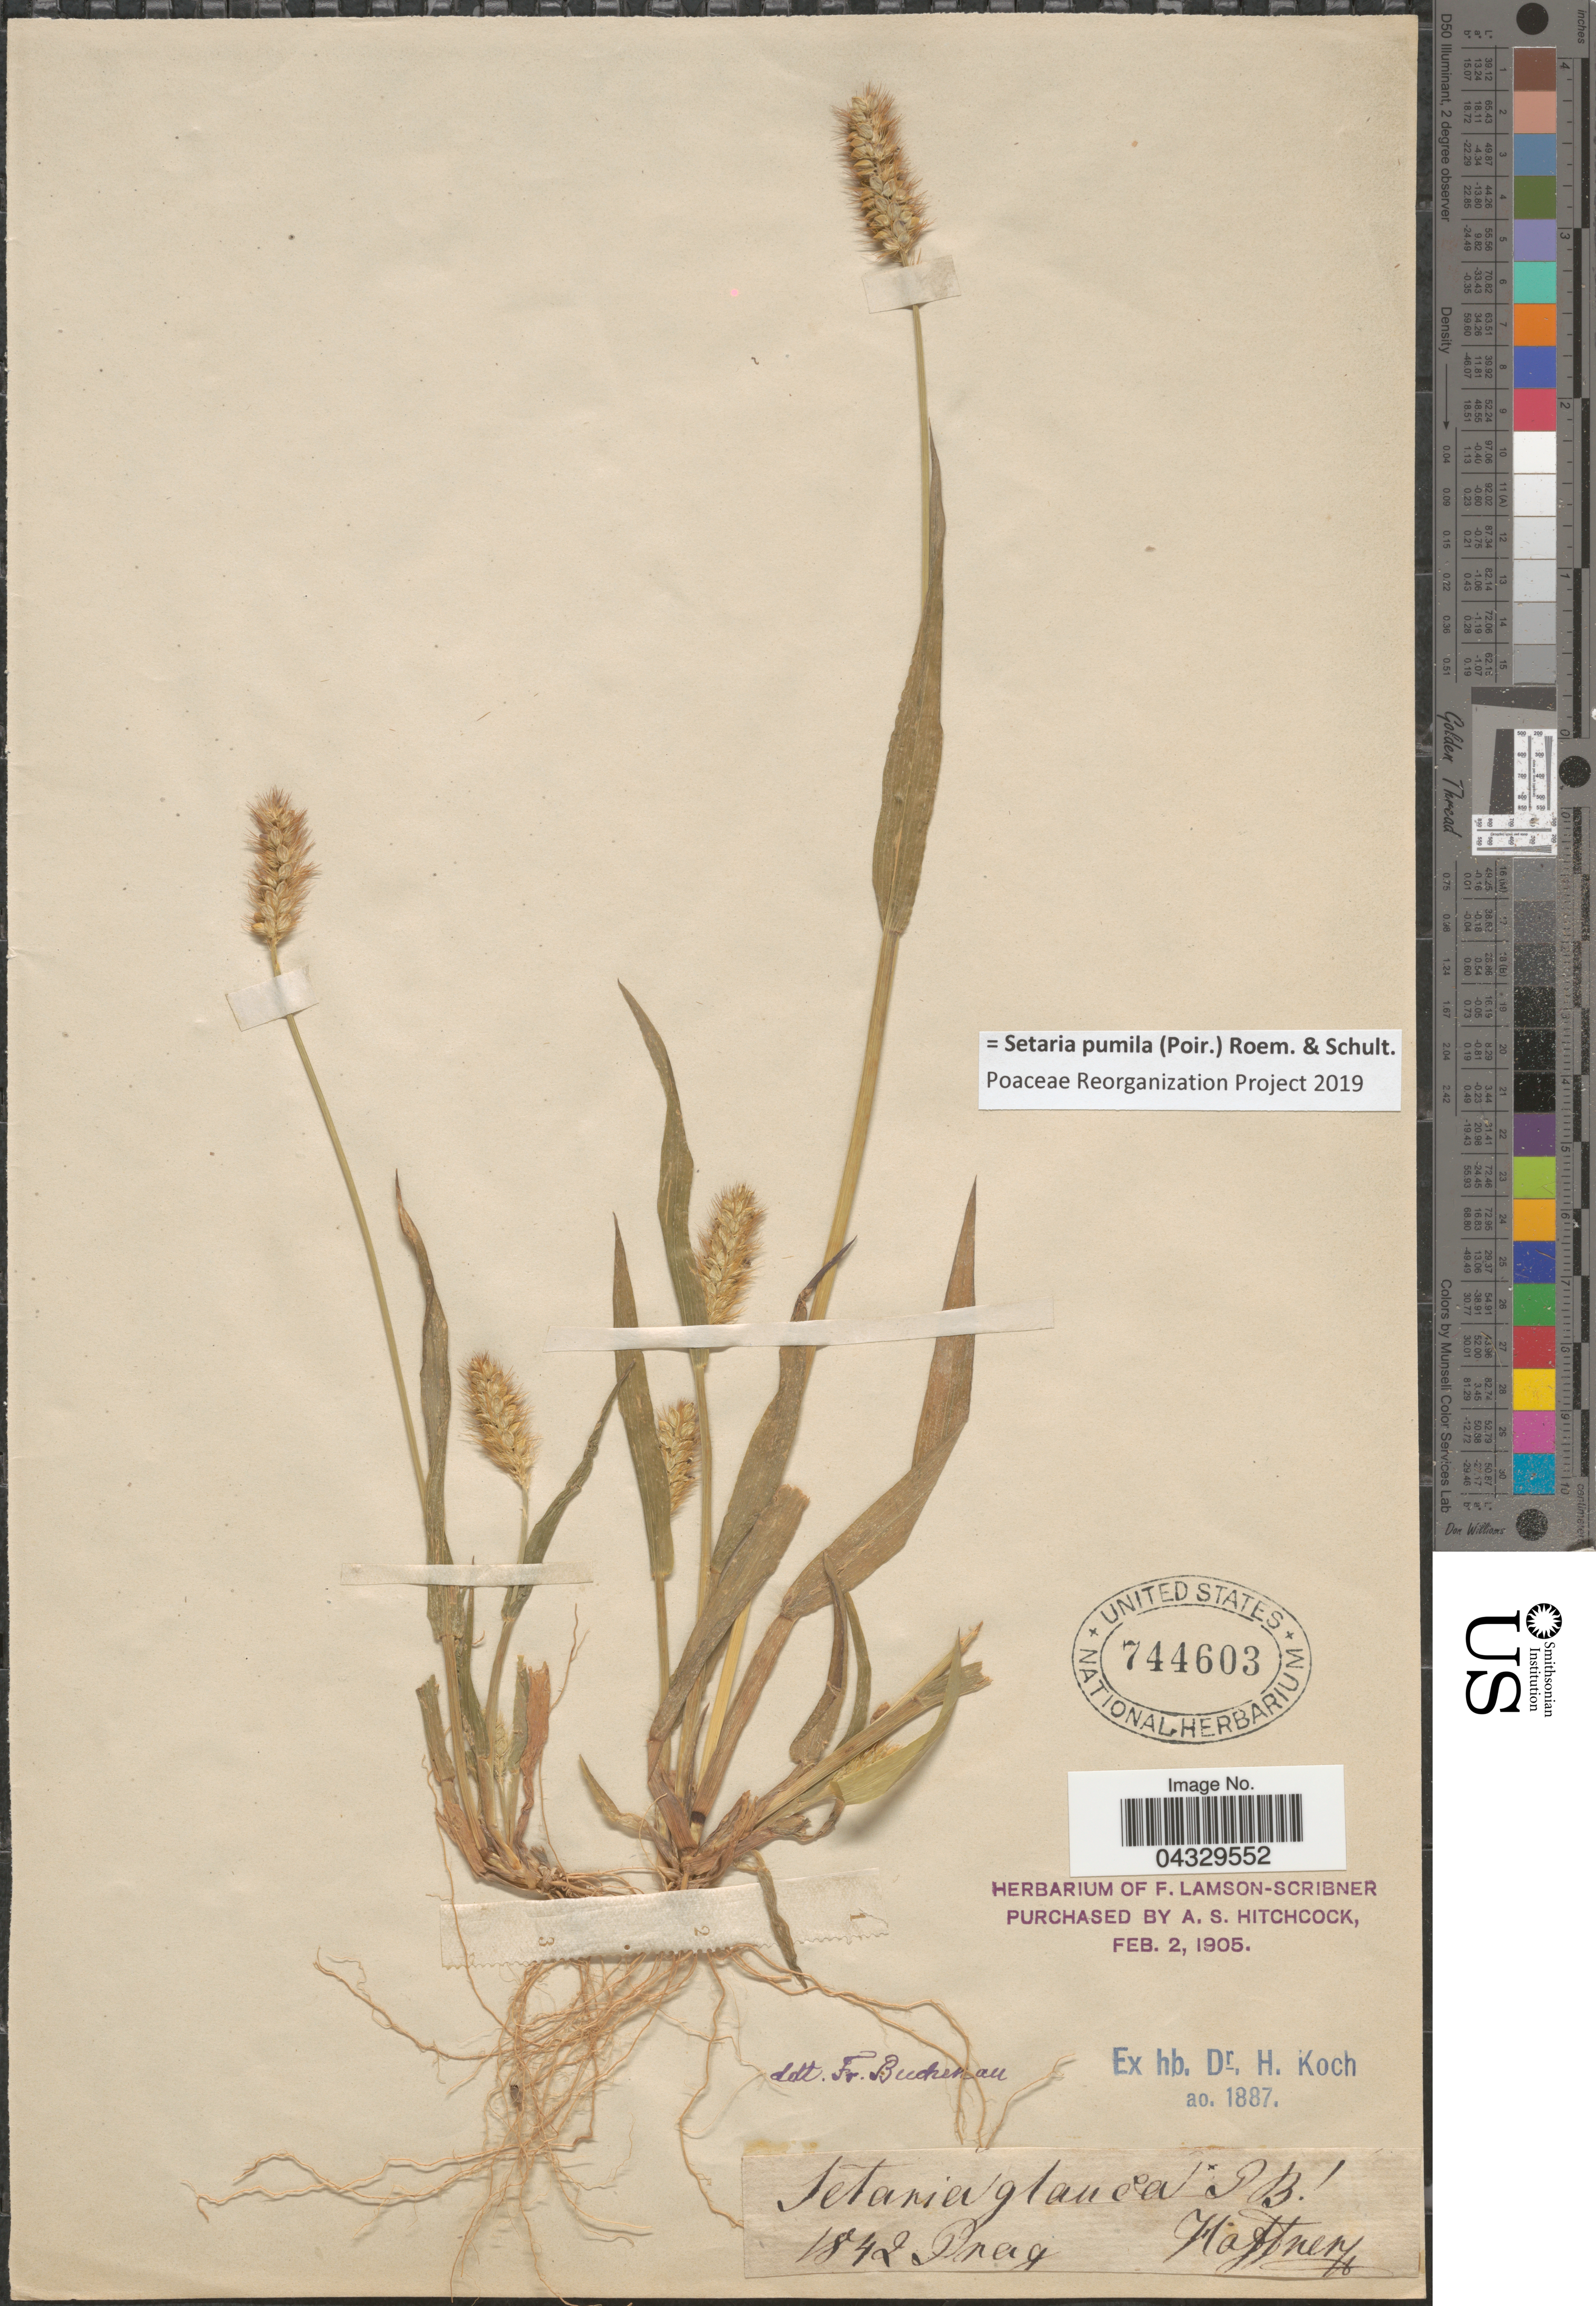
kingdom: Plantae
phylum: Tracheophyta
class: Liliopsida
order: Poales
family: Poaceae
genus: Setaria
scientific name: Setaria pumila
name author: (Poir.) Roem. & Schult.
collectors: Haffner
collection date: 1842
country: Czechia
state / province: Prague, Capital District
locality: Prag.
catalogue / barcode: US 744603